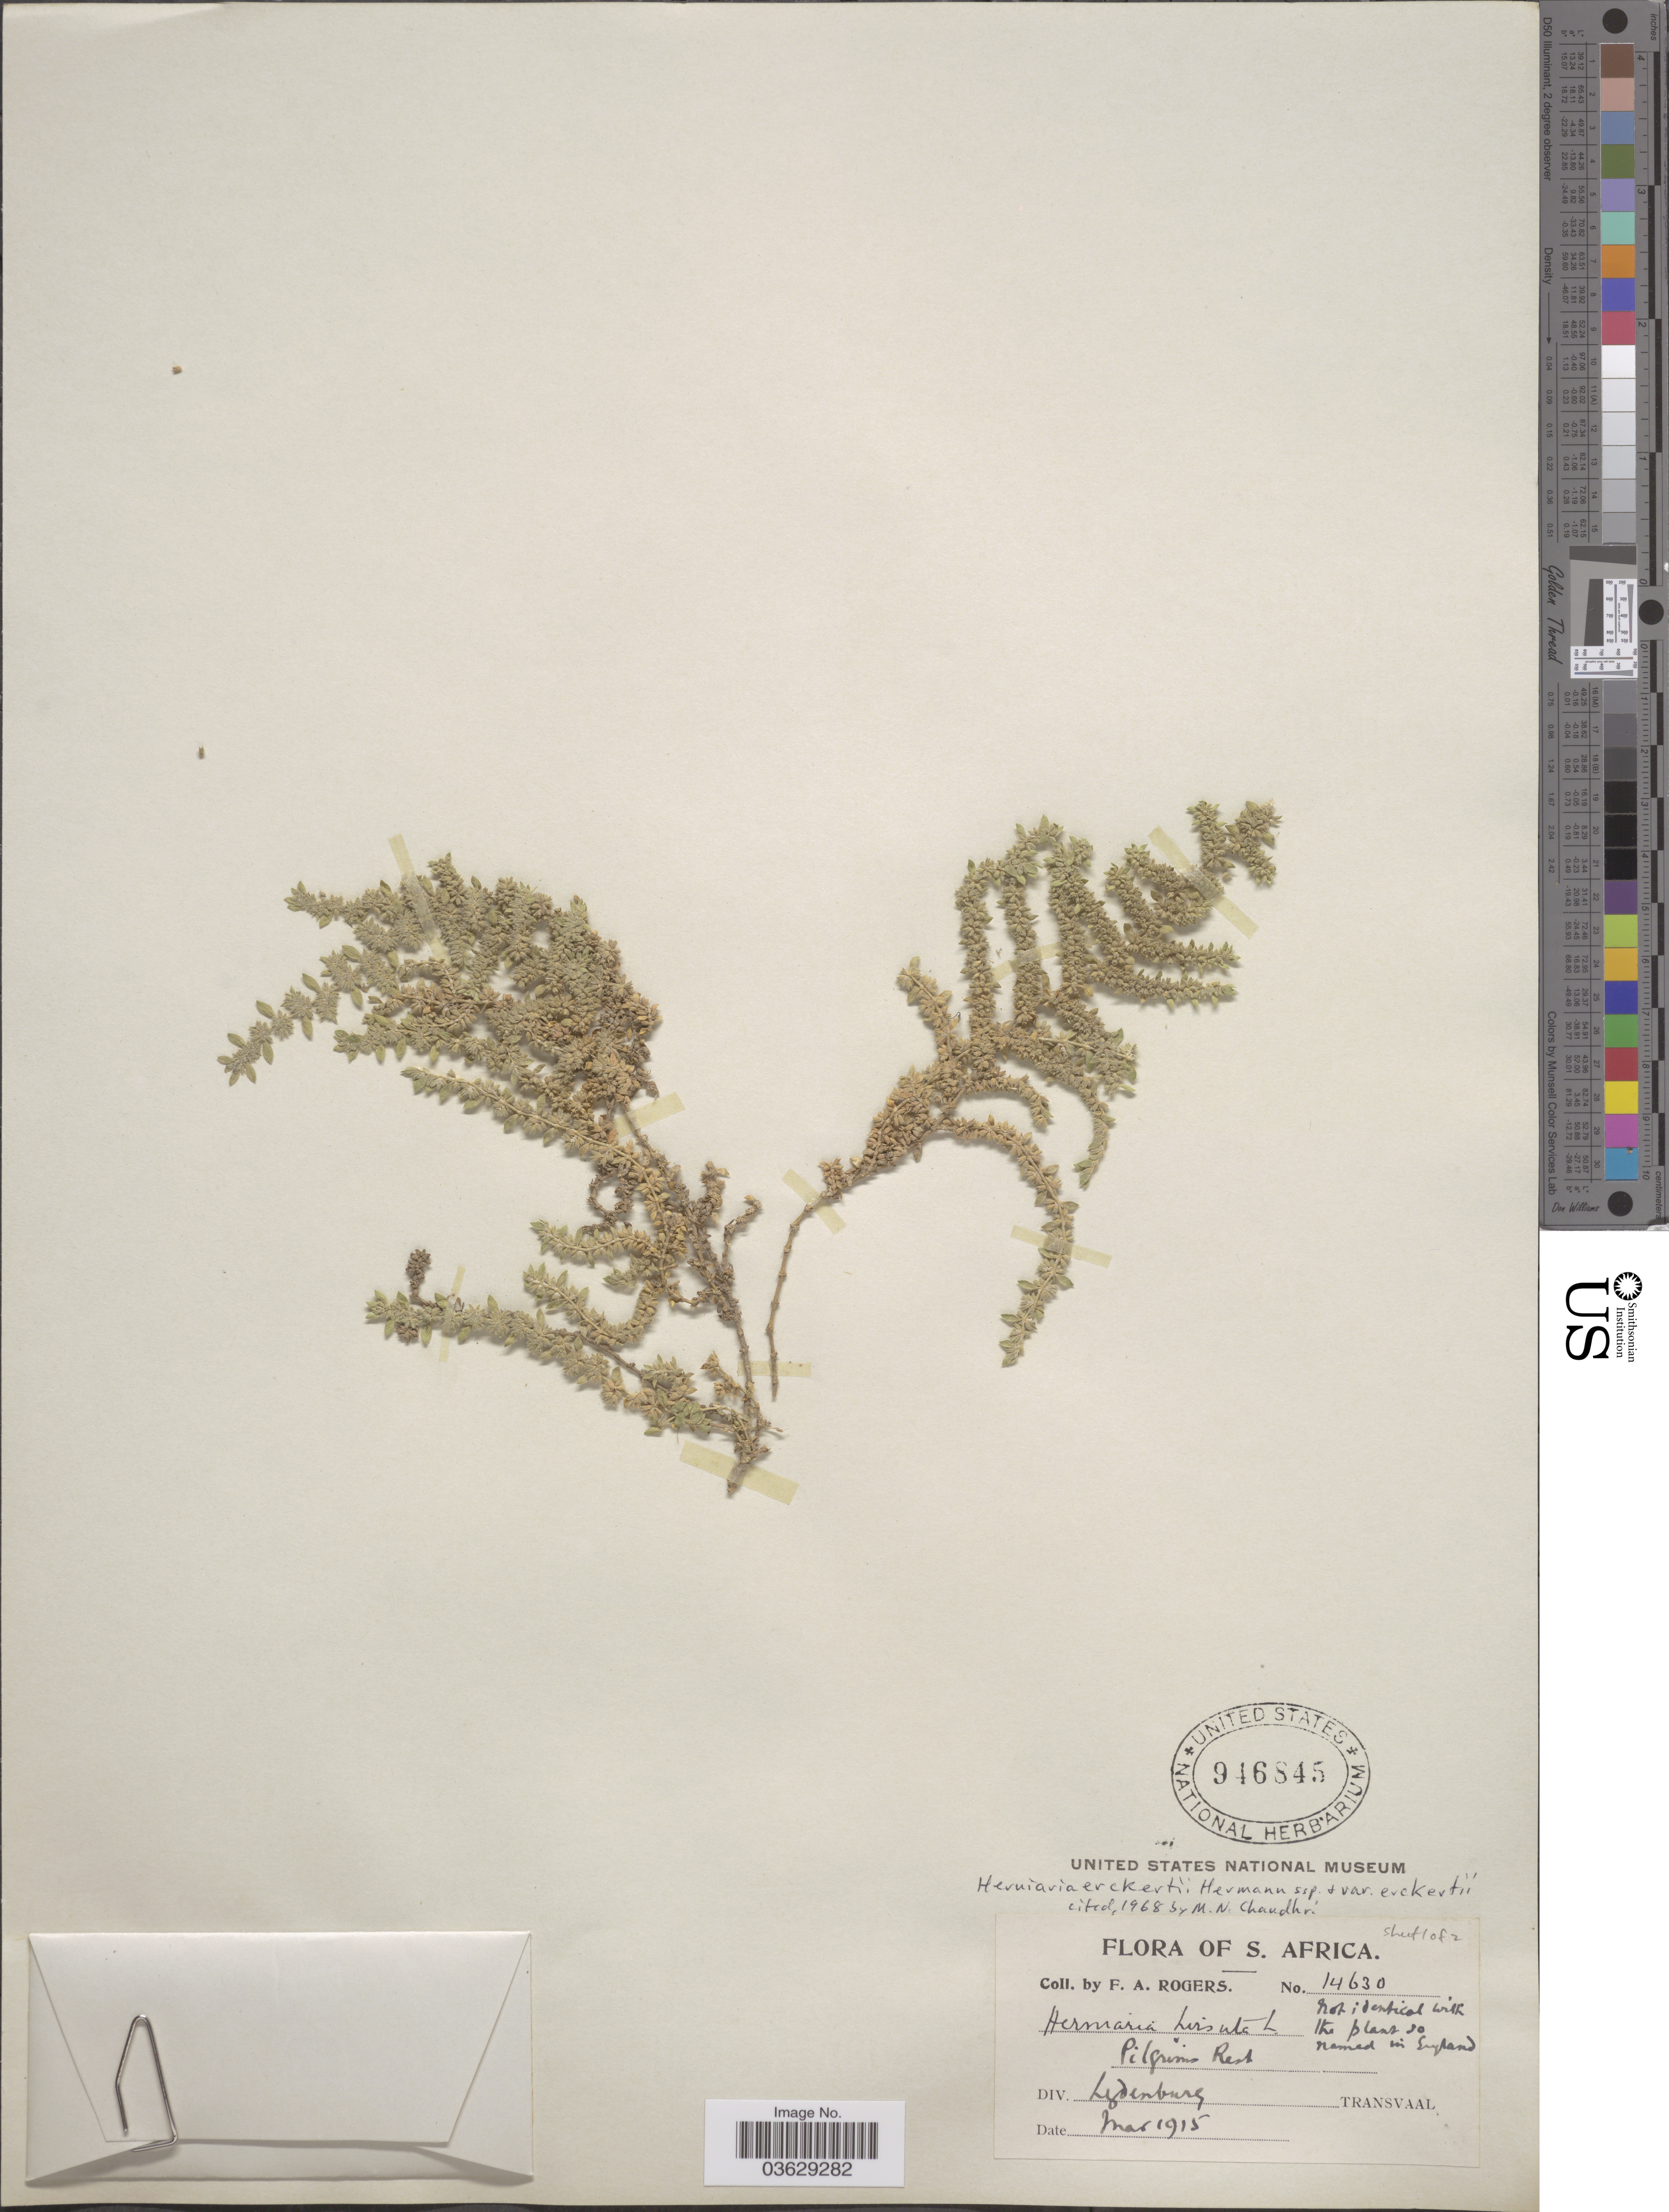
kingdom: Plantae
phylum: Tracheophyta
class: Magnoliopsida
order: Caryophyllales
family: Caryophyllaceae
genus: Herniaria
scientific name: Herniaria erckertii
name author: F. Herm.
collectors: F. A. Rogers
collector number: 14630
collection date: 1915-03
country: South Africa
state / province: Mpumalanga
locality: Pilgrims Rest. Div. Lydenburg. Transvaal.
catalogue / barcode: US 946845